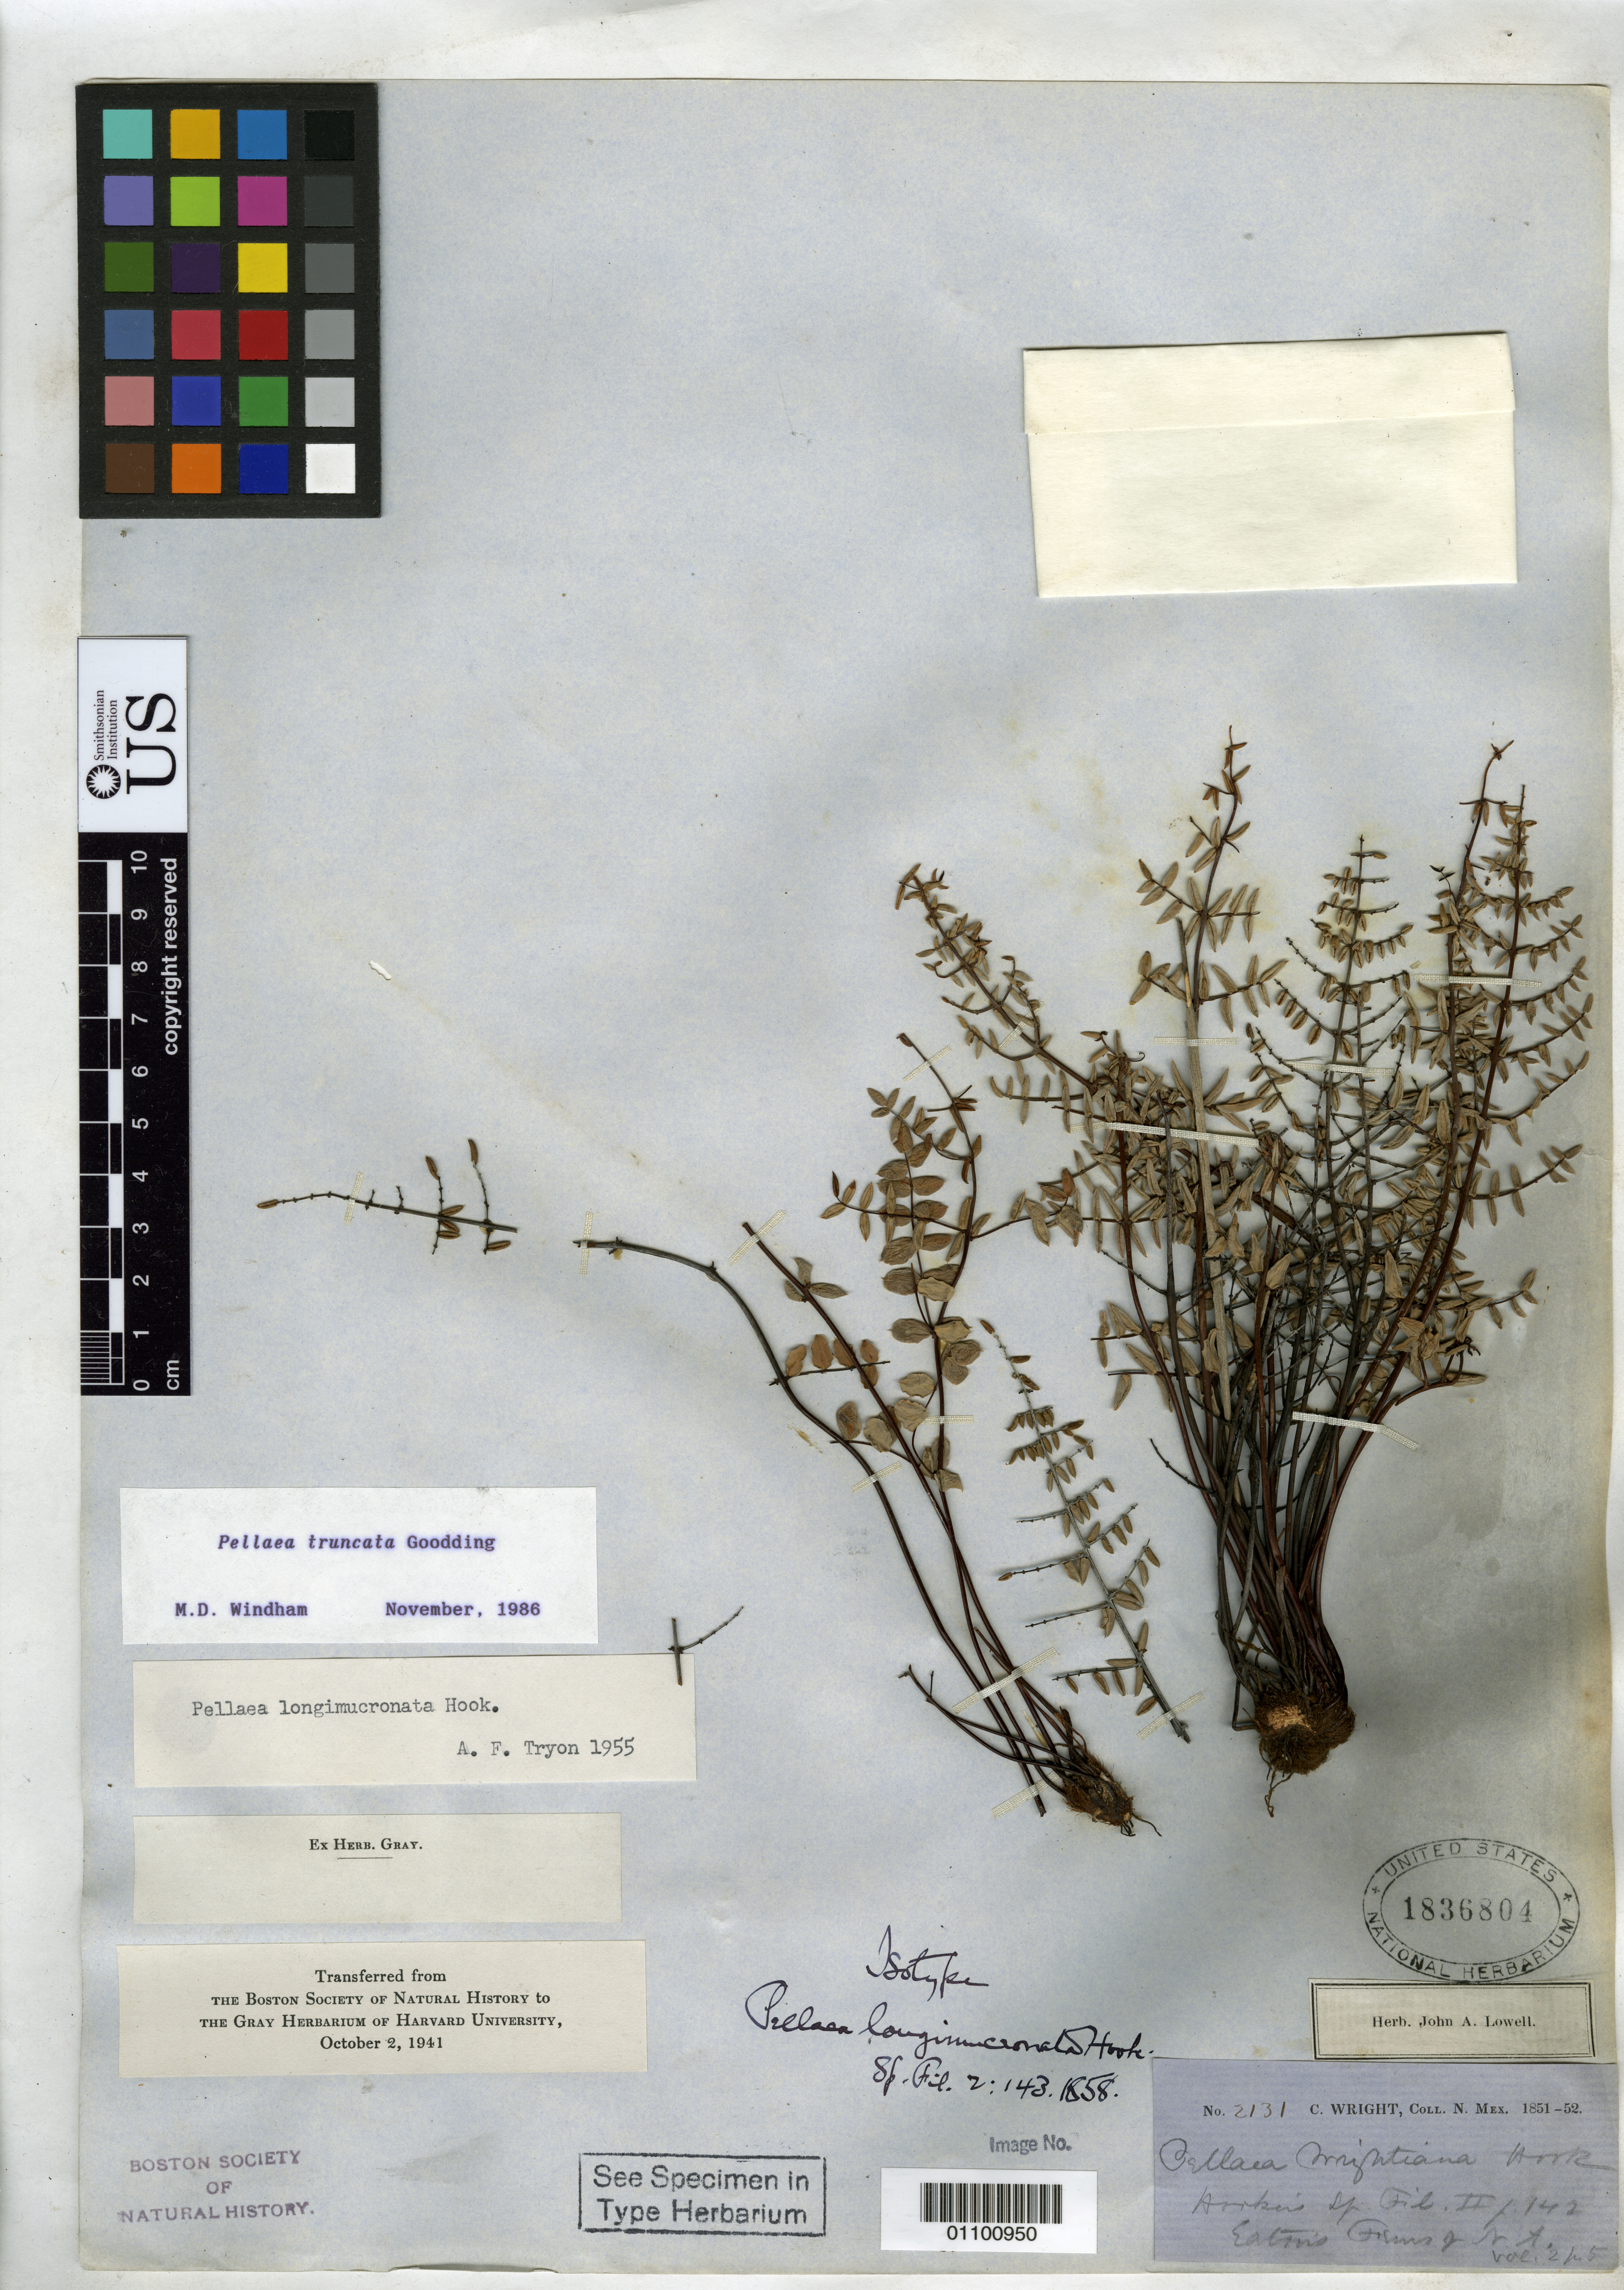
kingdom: Plantae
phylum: Tracheophyta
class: Polypodiopsida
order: Polypodiales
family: Pteridaceae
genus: Pellaea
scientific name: Pellaea longimucronata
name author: Hook.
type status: Isotype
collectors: C. Wright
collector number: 2131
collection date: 1851/1852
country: United States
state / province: New Mexico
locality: "N. Mex." [=northern Mexico or New Mexico? either way possibly referring to present-day Arizona or Texas]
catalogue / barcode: US 1836804